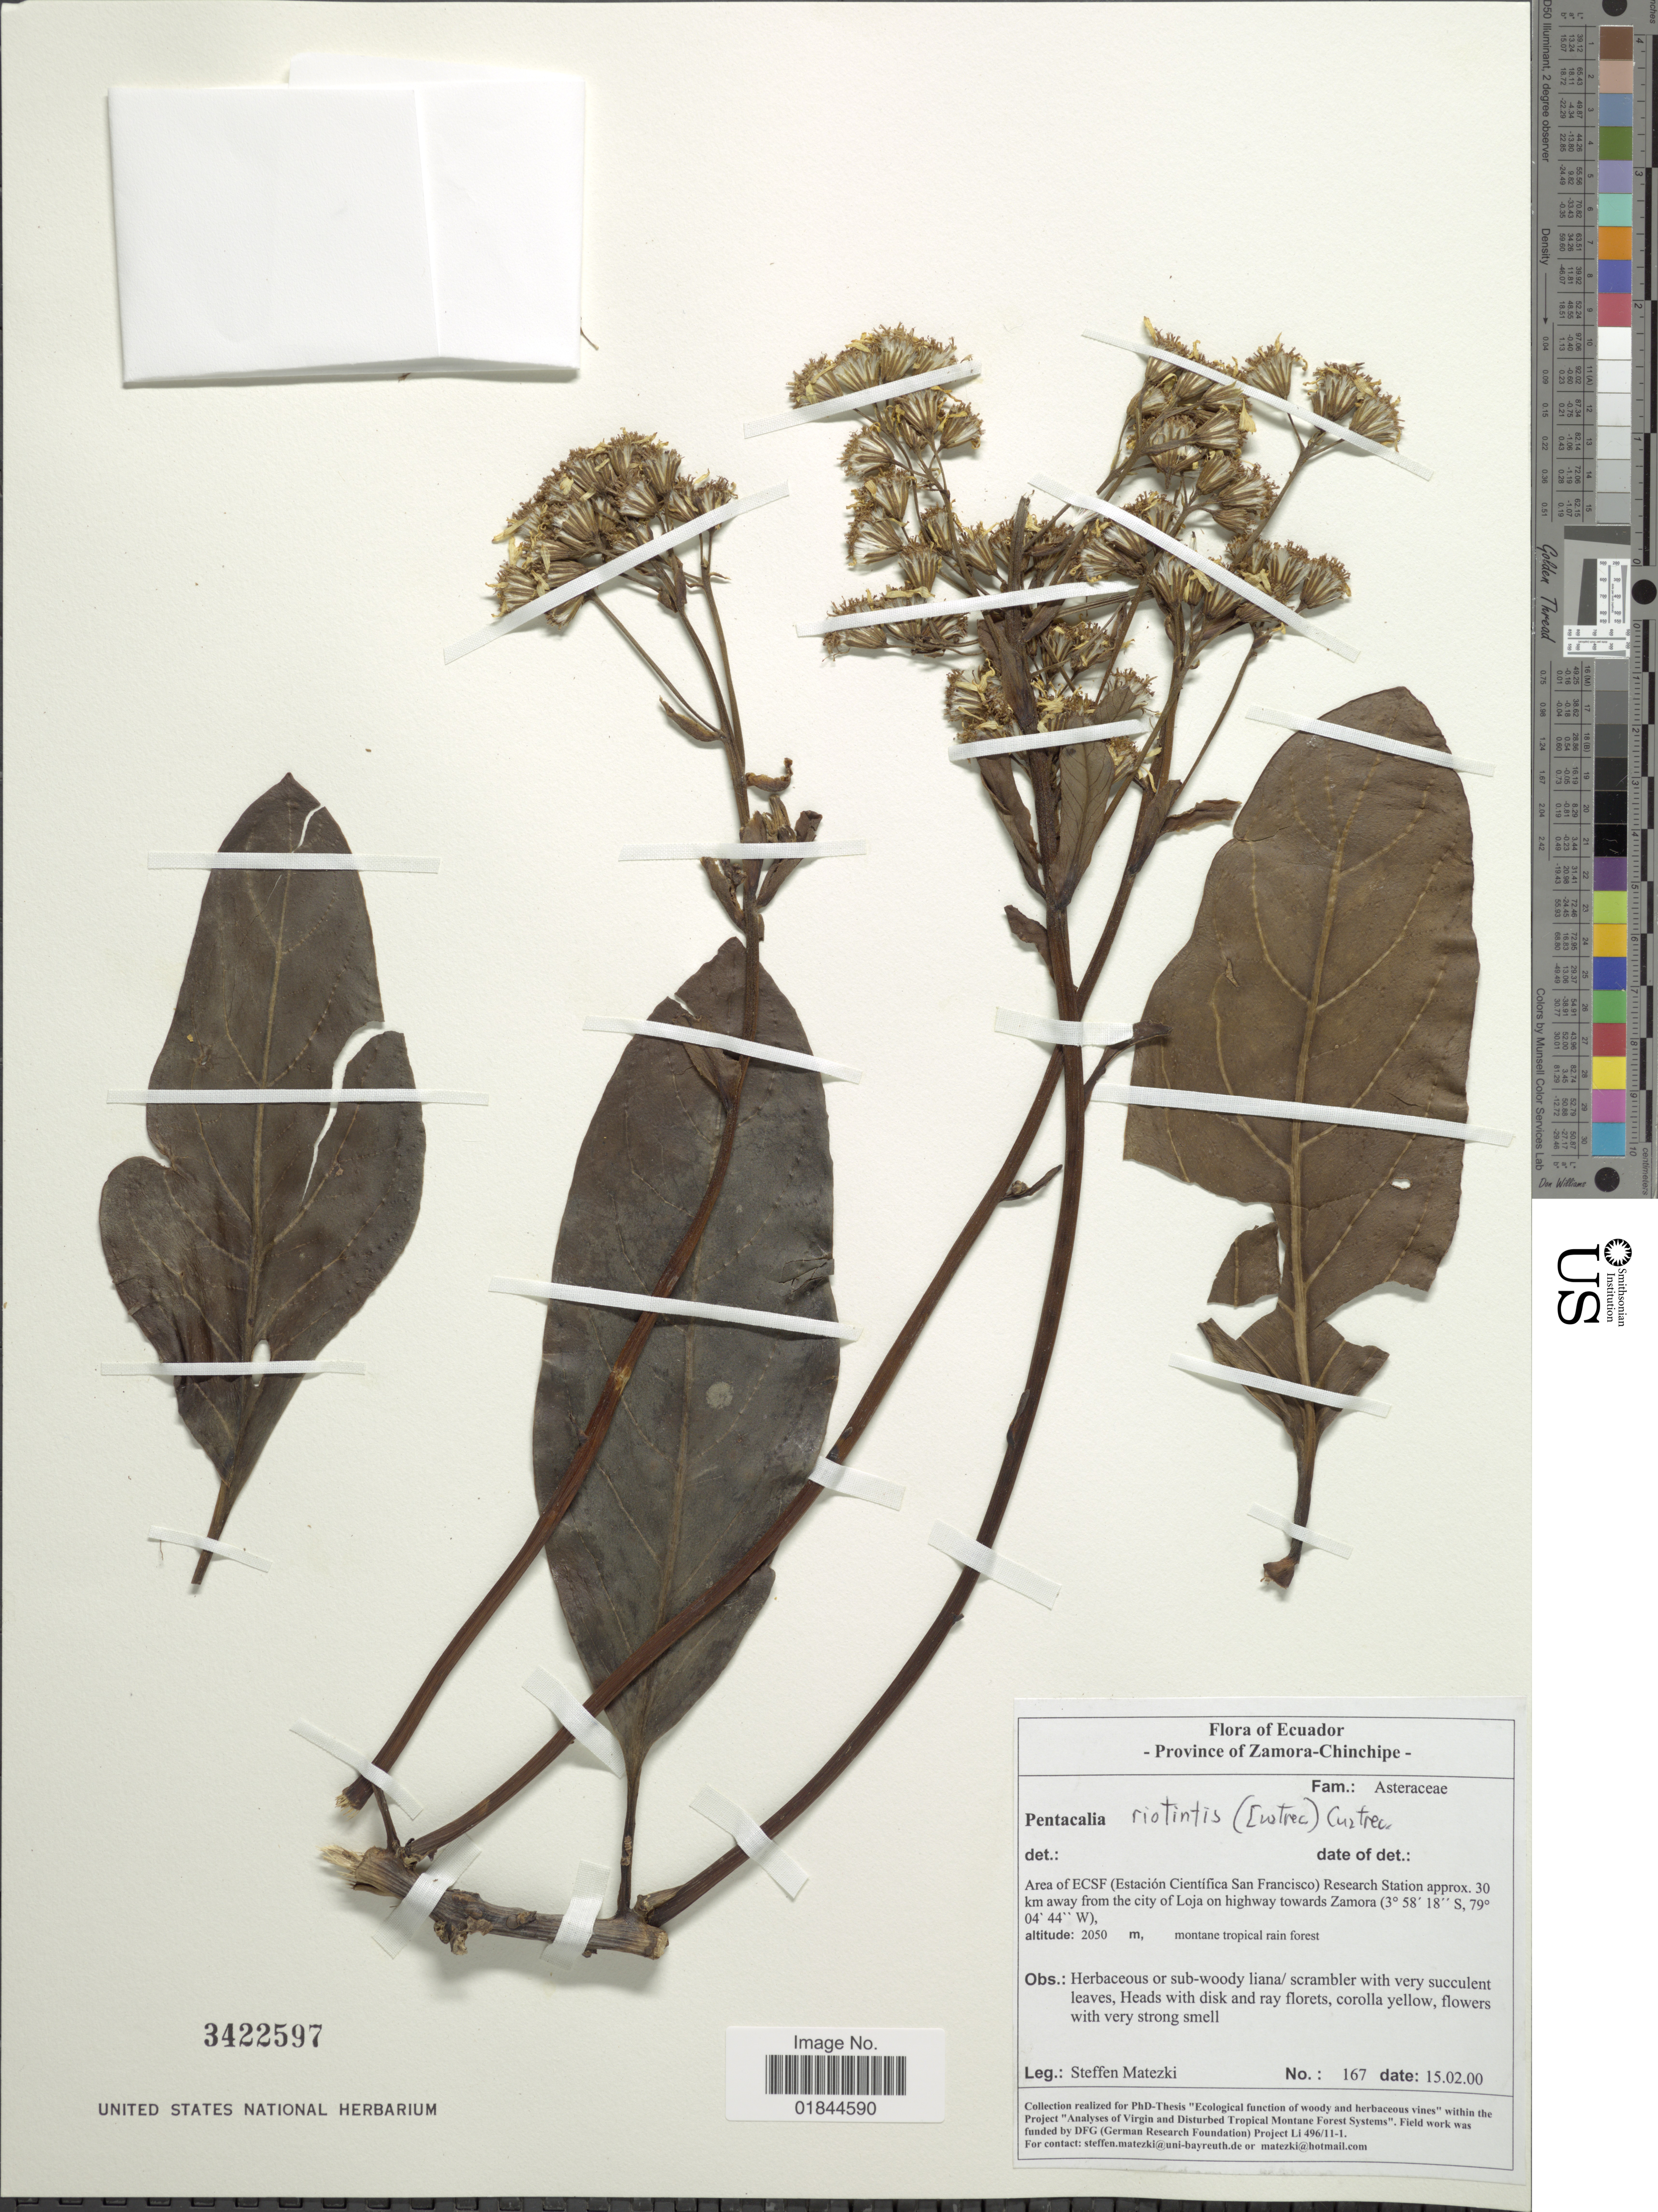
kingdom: Plantae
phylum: Tracheophyta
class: Magnoliopsida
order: Asterales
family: Asteraceae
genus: Pentacalia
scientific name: Pentacalia riotintis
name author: (Cuatrec.) Cuatrec.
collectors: S. Matezki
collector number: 167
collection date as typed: Transcribed d/m/y: 15/2/0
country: Ecuador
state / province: Zamora-Chinchipe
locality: Area of ECSF (Estacion Cientifica San Francisco) Research Station approx. 30 km away from the city of Loja on highway towards Zamora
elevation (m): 2050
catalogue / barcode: US 3422597